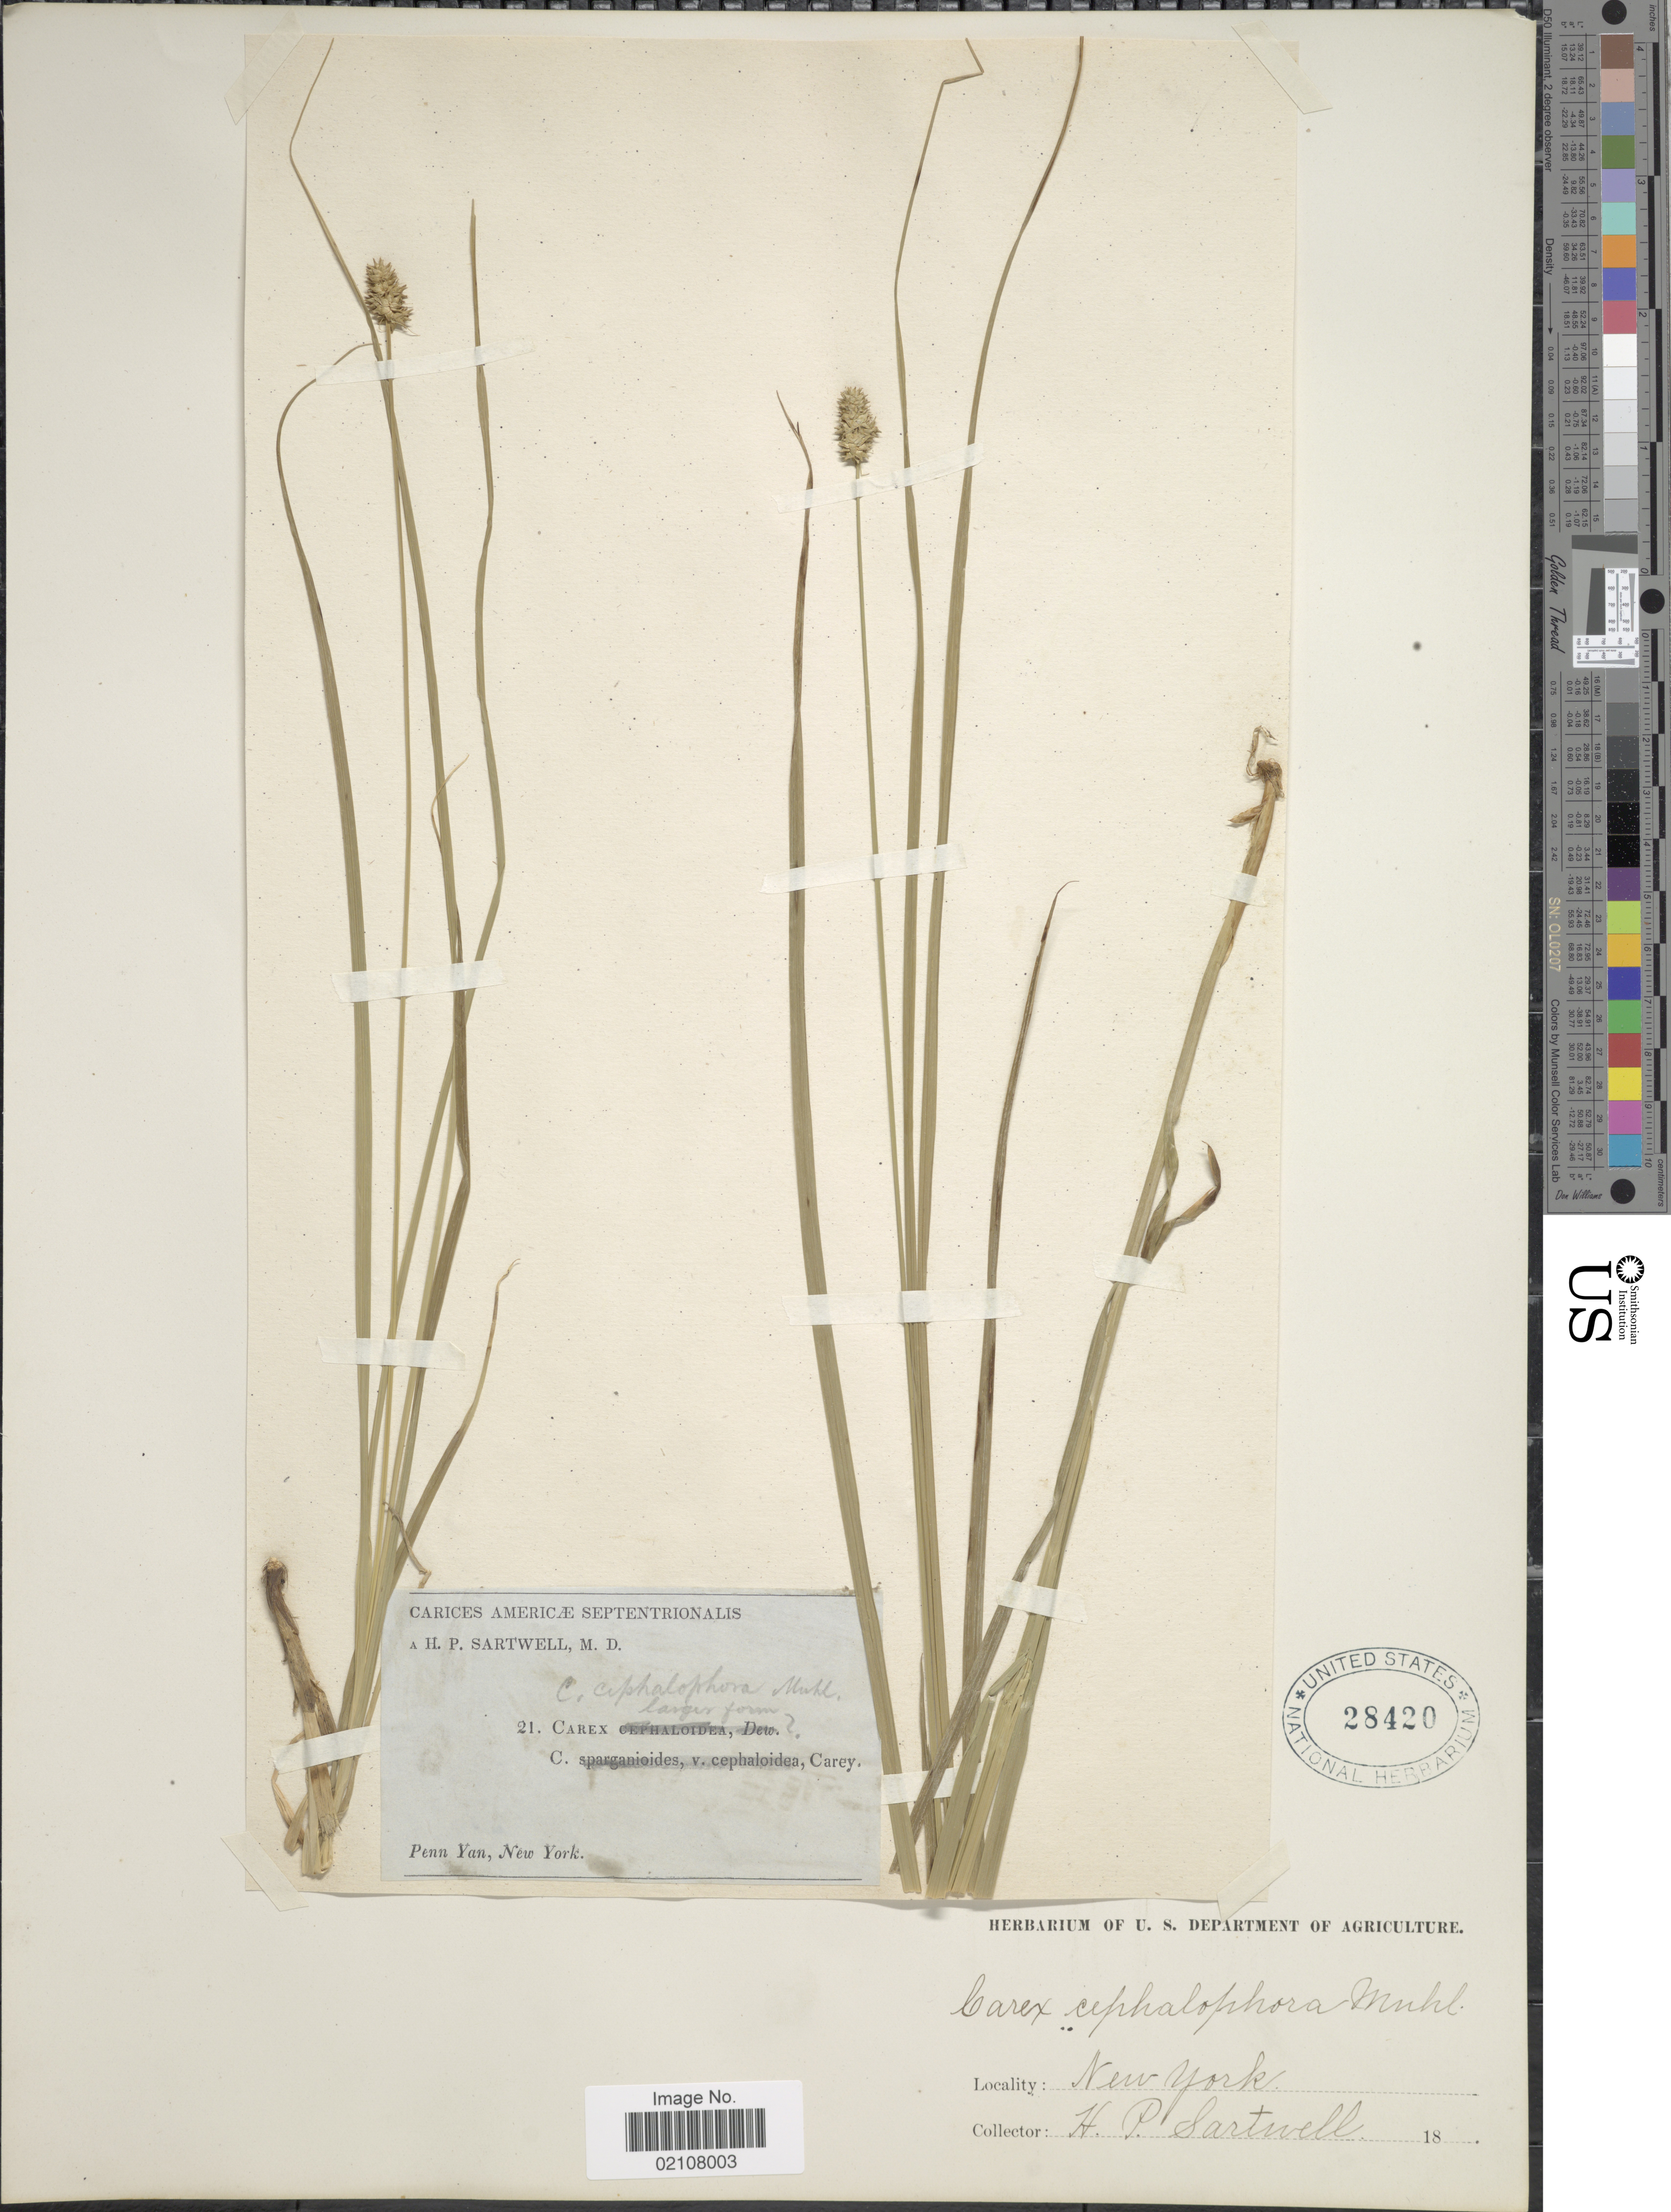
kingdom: Plantae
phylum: Tracheophyta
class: Liliopsida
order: Poales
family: Cyperaceae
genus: Carex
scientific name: Carex cephalophora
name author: Muhl. ex Willd.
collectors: H. P. Sartwell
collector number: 21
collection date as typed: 18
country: United States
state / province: New York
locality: Penn Yan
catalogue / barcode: US 28420